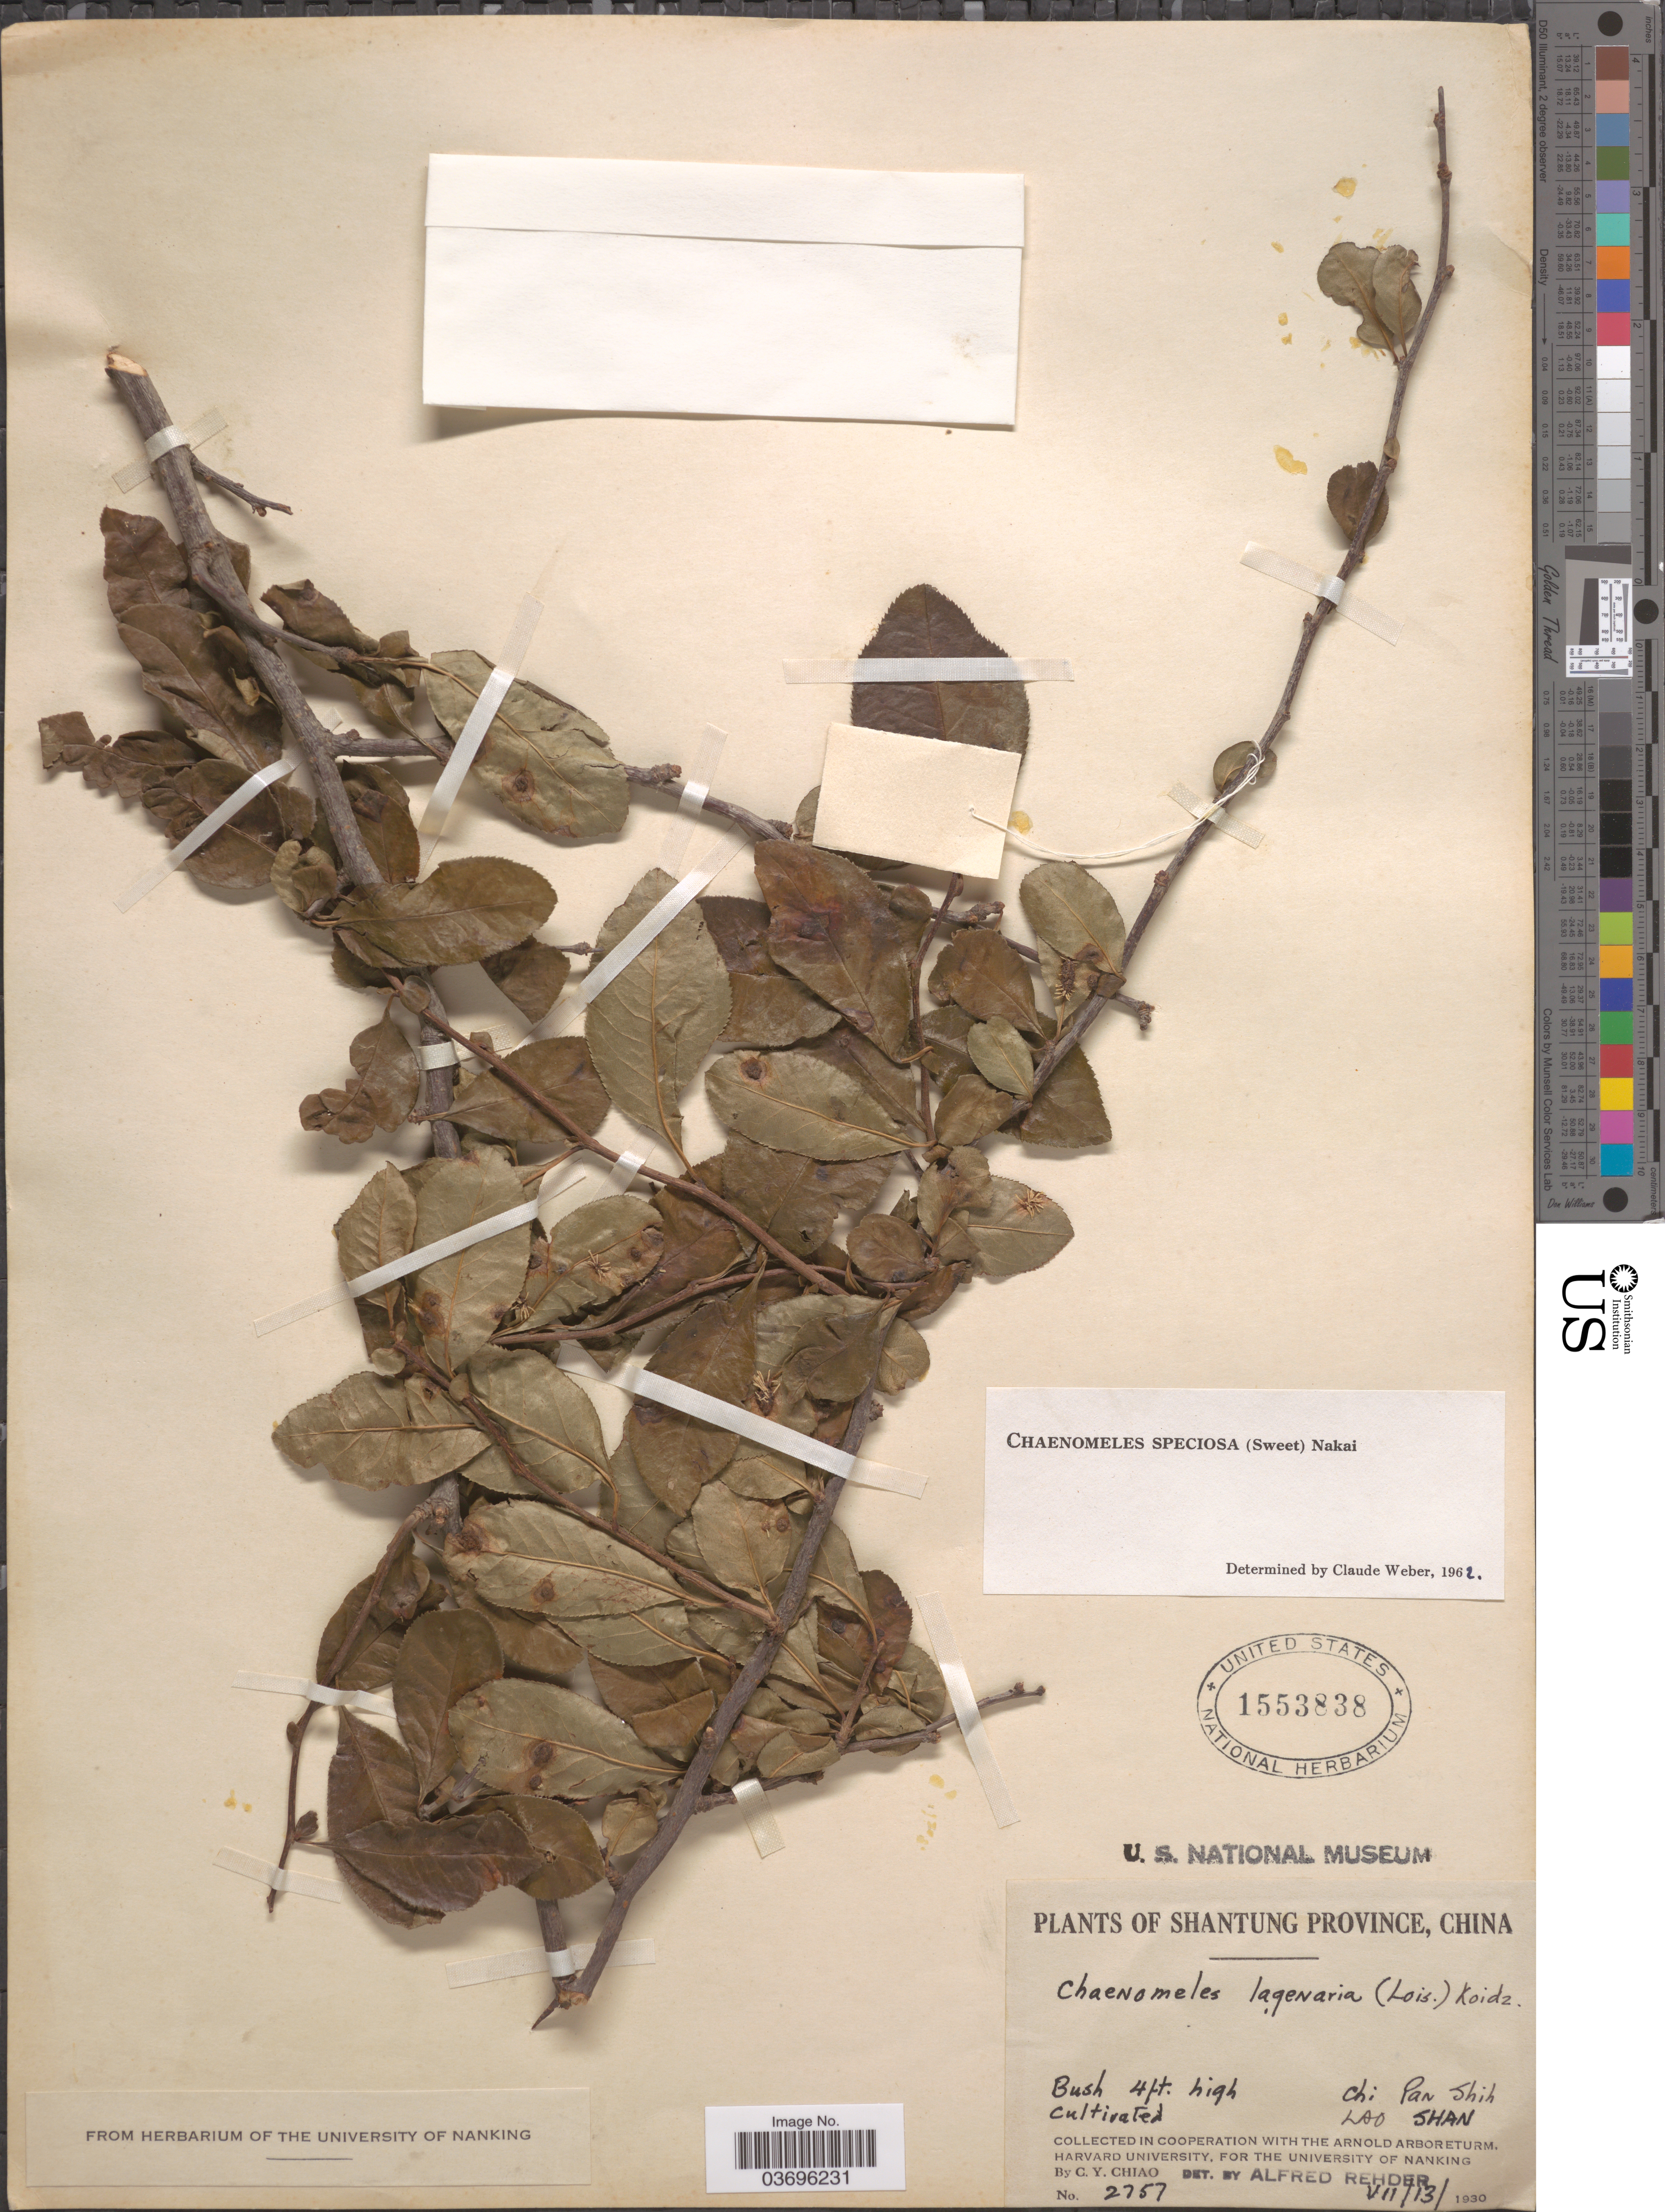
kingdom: Plantae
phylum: Tracheophyta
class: Magnoliopsida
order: Rosales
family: Rosaceae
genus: Chaenomeles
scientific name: Chaenomeles speciosa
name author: (Sweet) Nakai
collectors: C. Y. Chiao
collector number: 2757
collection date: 1930-07-13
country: China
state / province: Shandong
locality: Shantung Province. Chi Pan Shih. Lao Shan.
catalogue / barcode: US 1553838